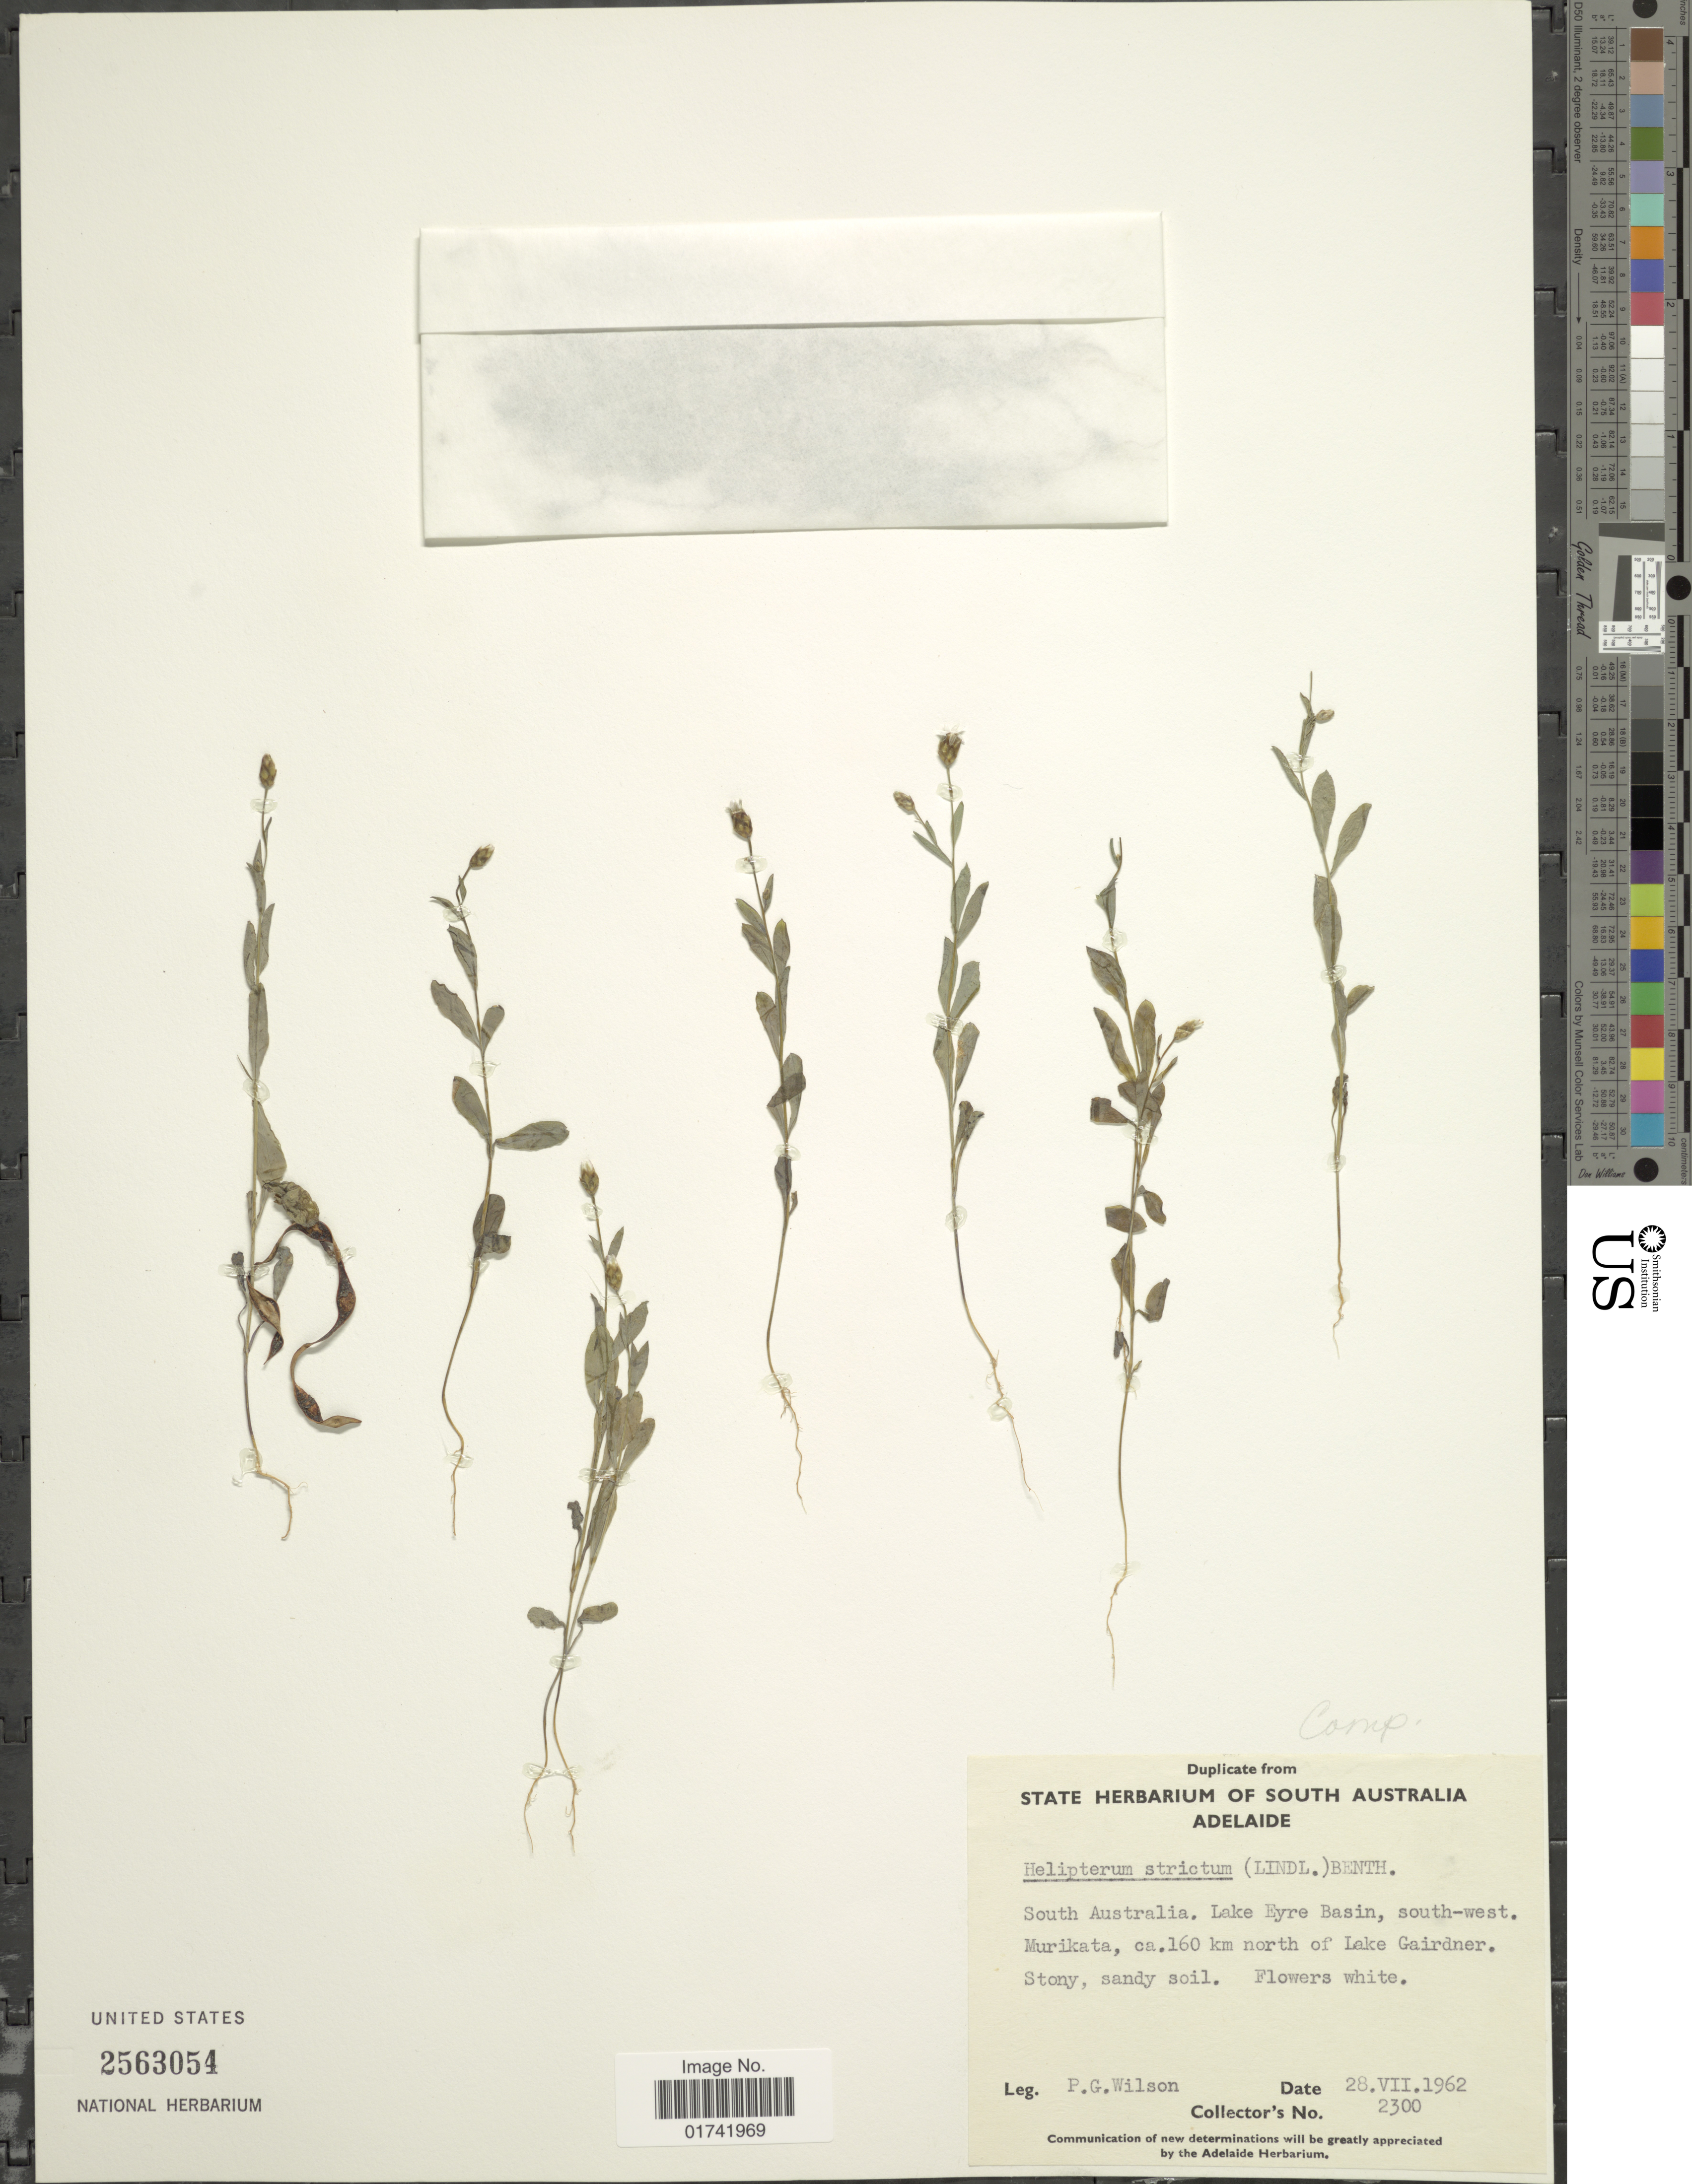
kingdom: Plantae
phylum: Tracheophyta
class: Magnoliopsida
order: Asterales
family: Asteraceae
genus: Rhodanthe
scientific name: Rhodanthe stricta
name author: (Lindl.) Paul G. Wilson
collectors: P. Wilson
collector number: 2300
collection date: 1962-07-28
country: Australia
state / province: South Australia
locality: Lake Eyre Basin, south-west Murikata, ca. 160 km north of Lake Gairdner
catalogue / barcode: US 2563054